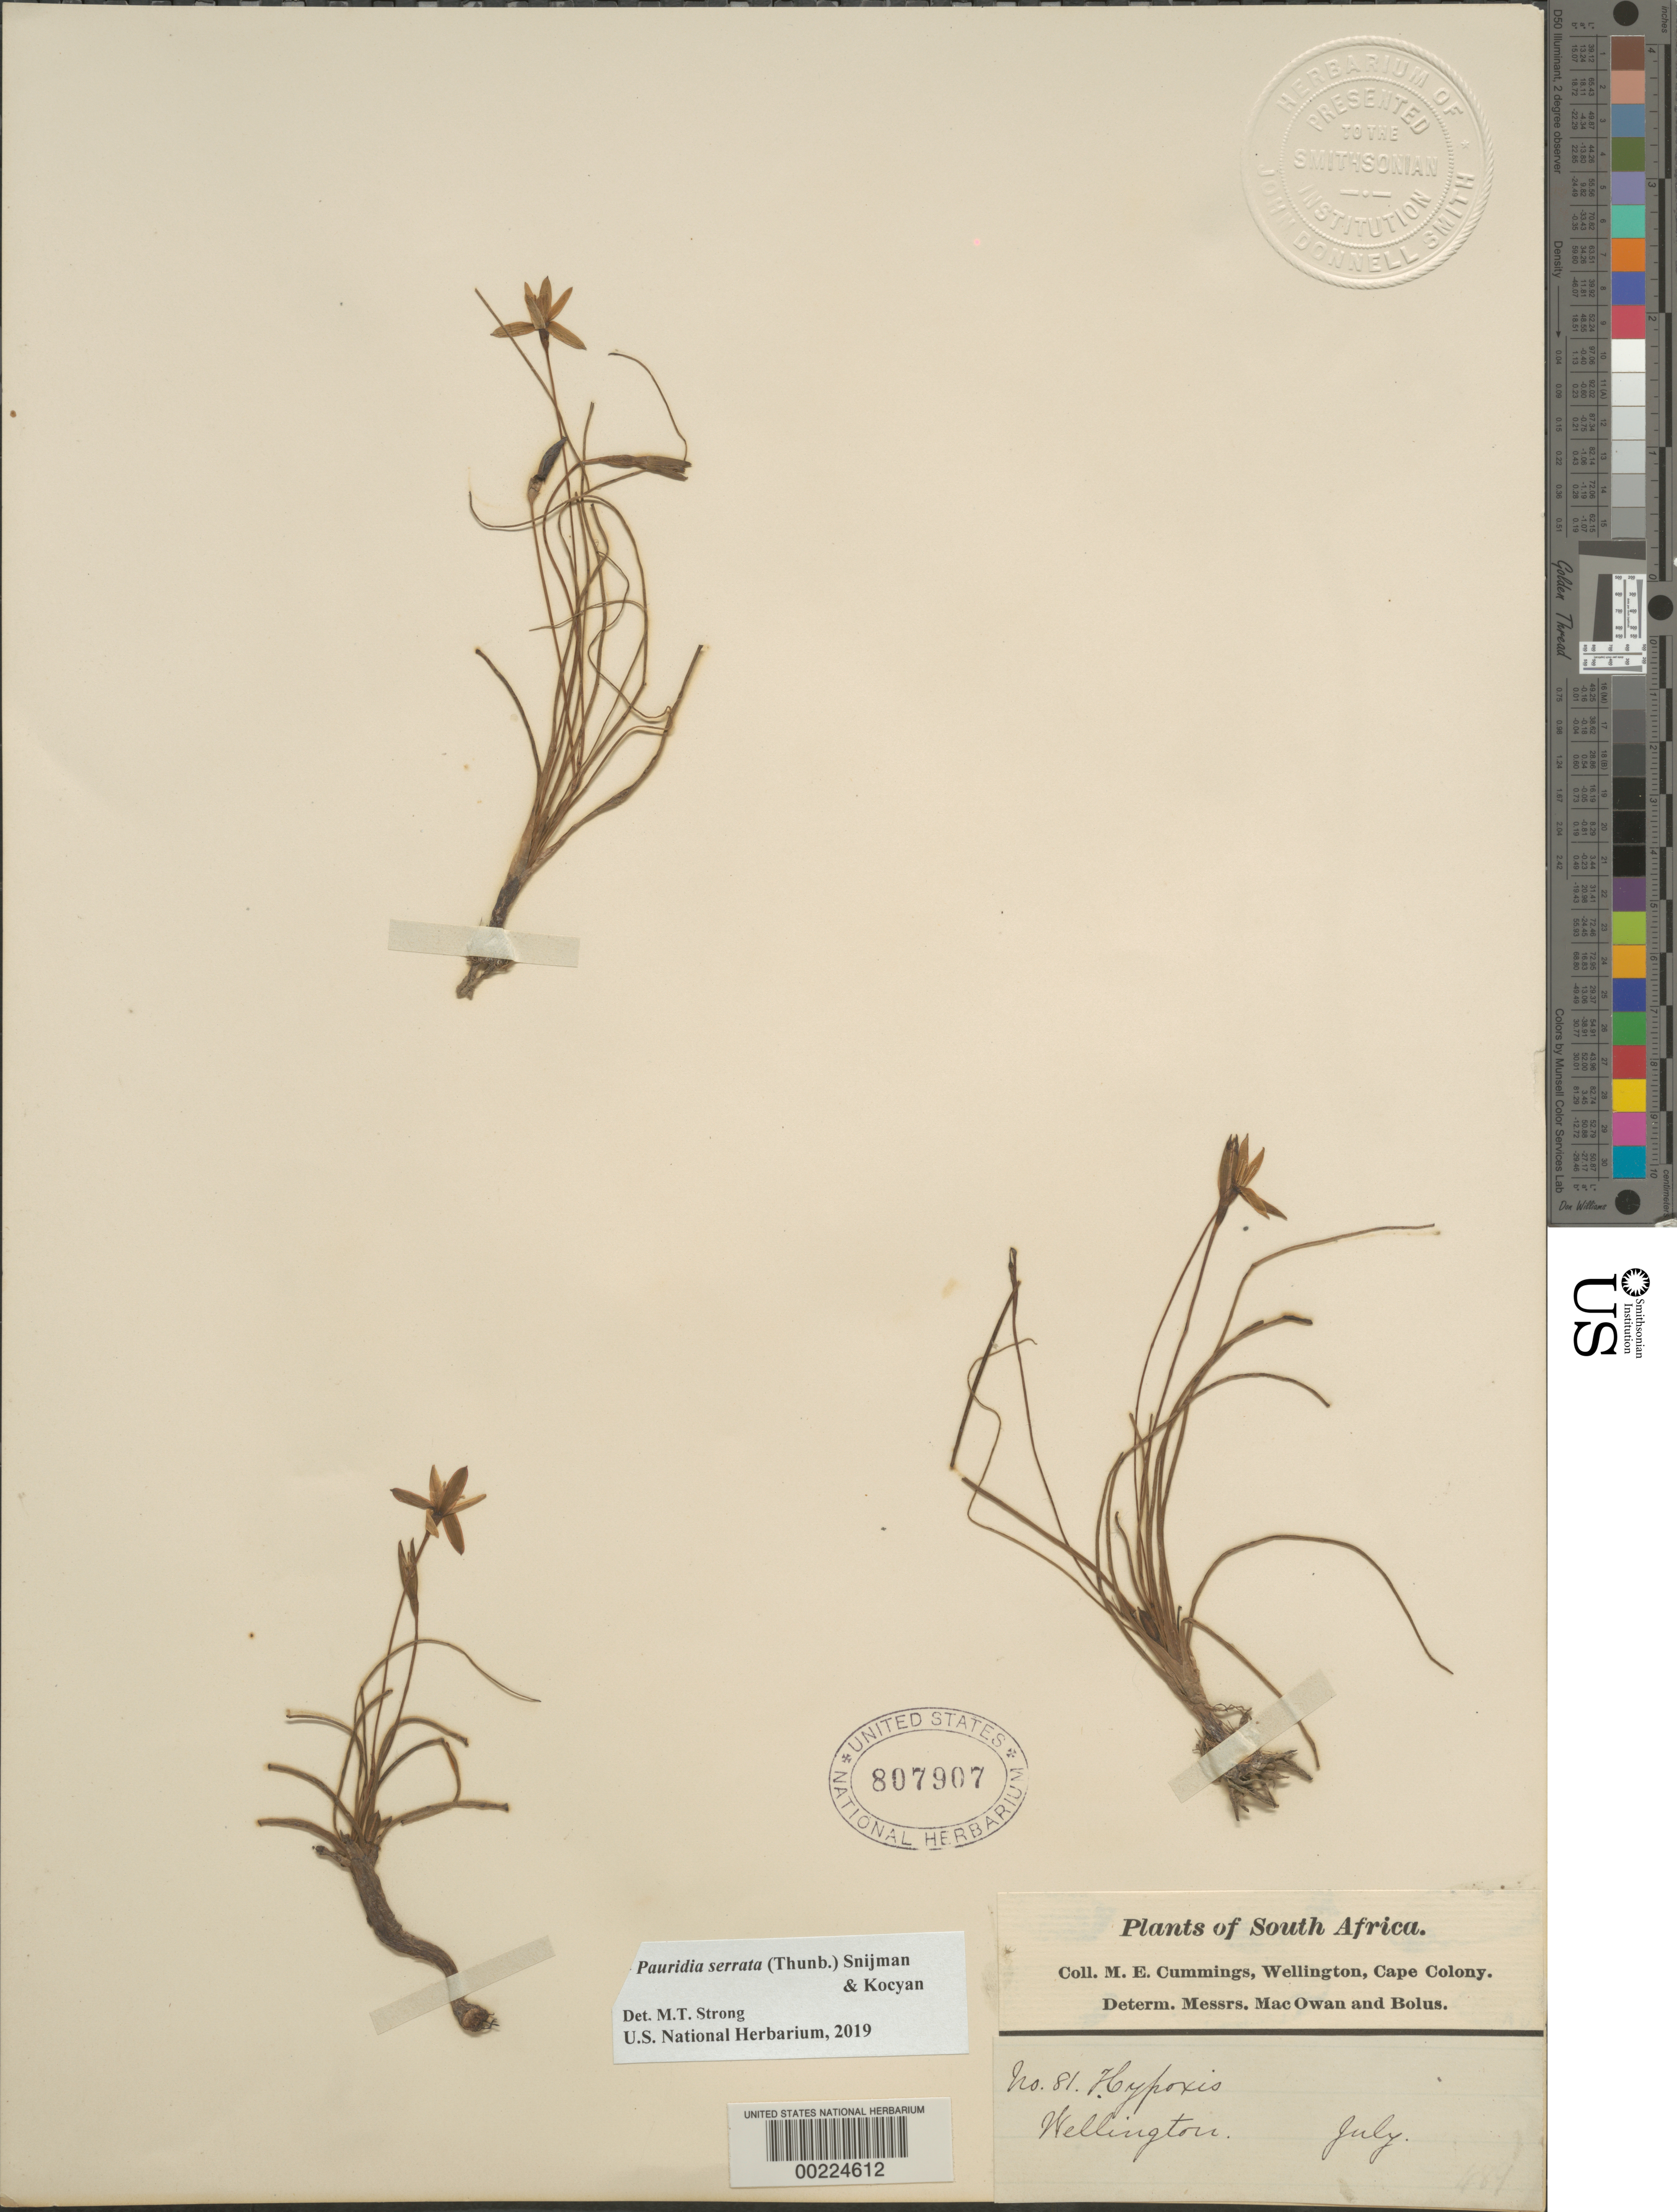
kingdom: Plantae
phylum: Tracheophyta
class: Liliopsida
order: Asparagales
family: Hypoxidaceae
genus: Pauridia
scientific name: Pauridia serrata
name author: (Thunb.) Snijman & Kocyan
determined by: Strong, Mark T., (BOT), Smithsonian Institution - National Museum of Natural History (UNITED STATES)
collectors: M. E. Cummings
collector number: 81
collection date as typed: Jul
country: South Africa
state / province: Western Cape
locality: Wellington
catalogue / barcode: US 807907